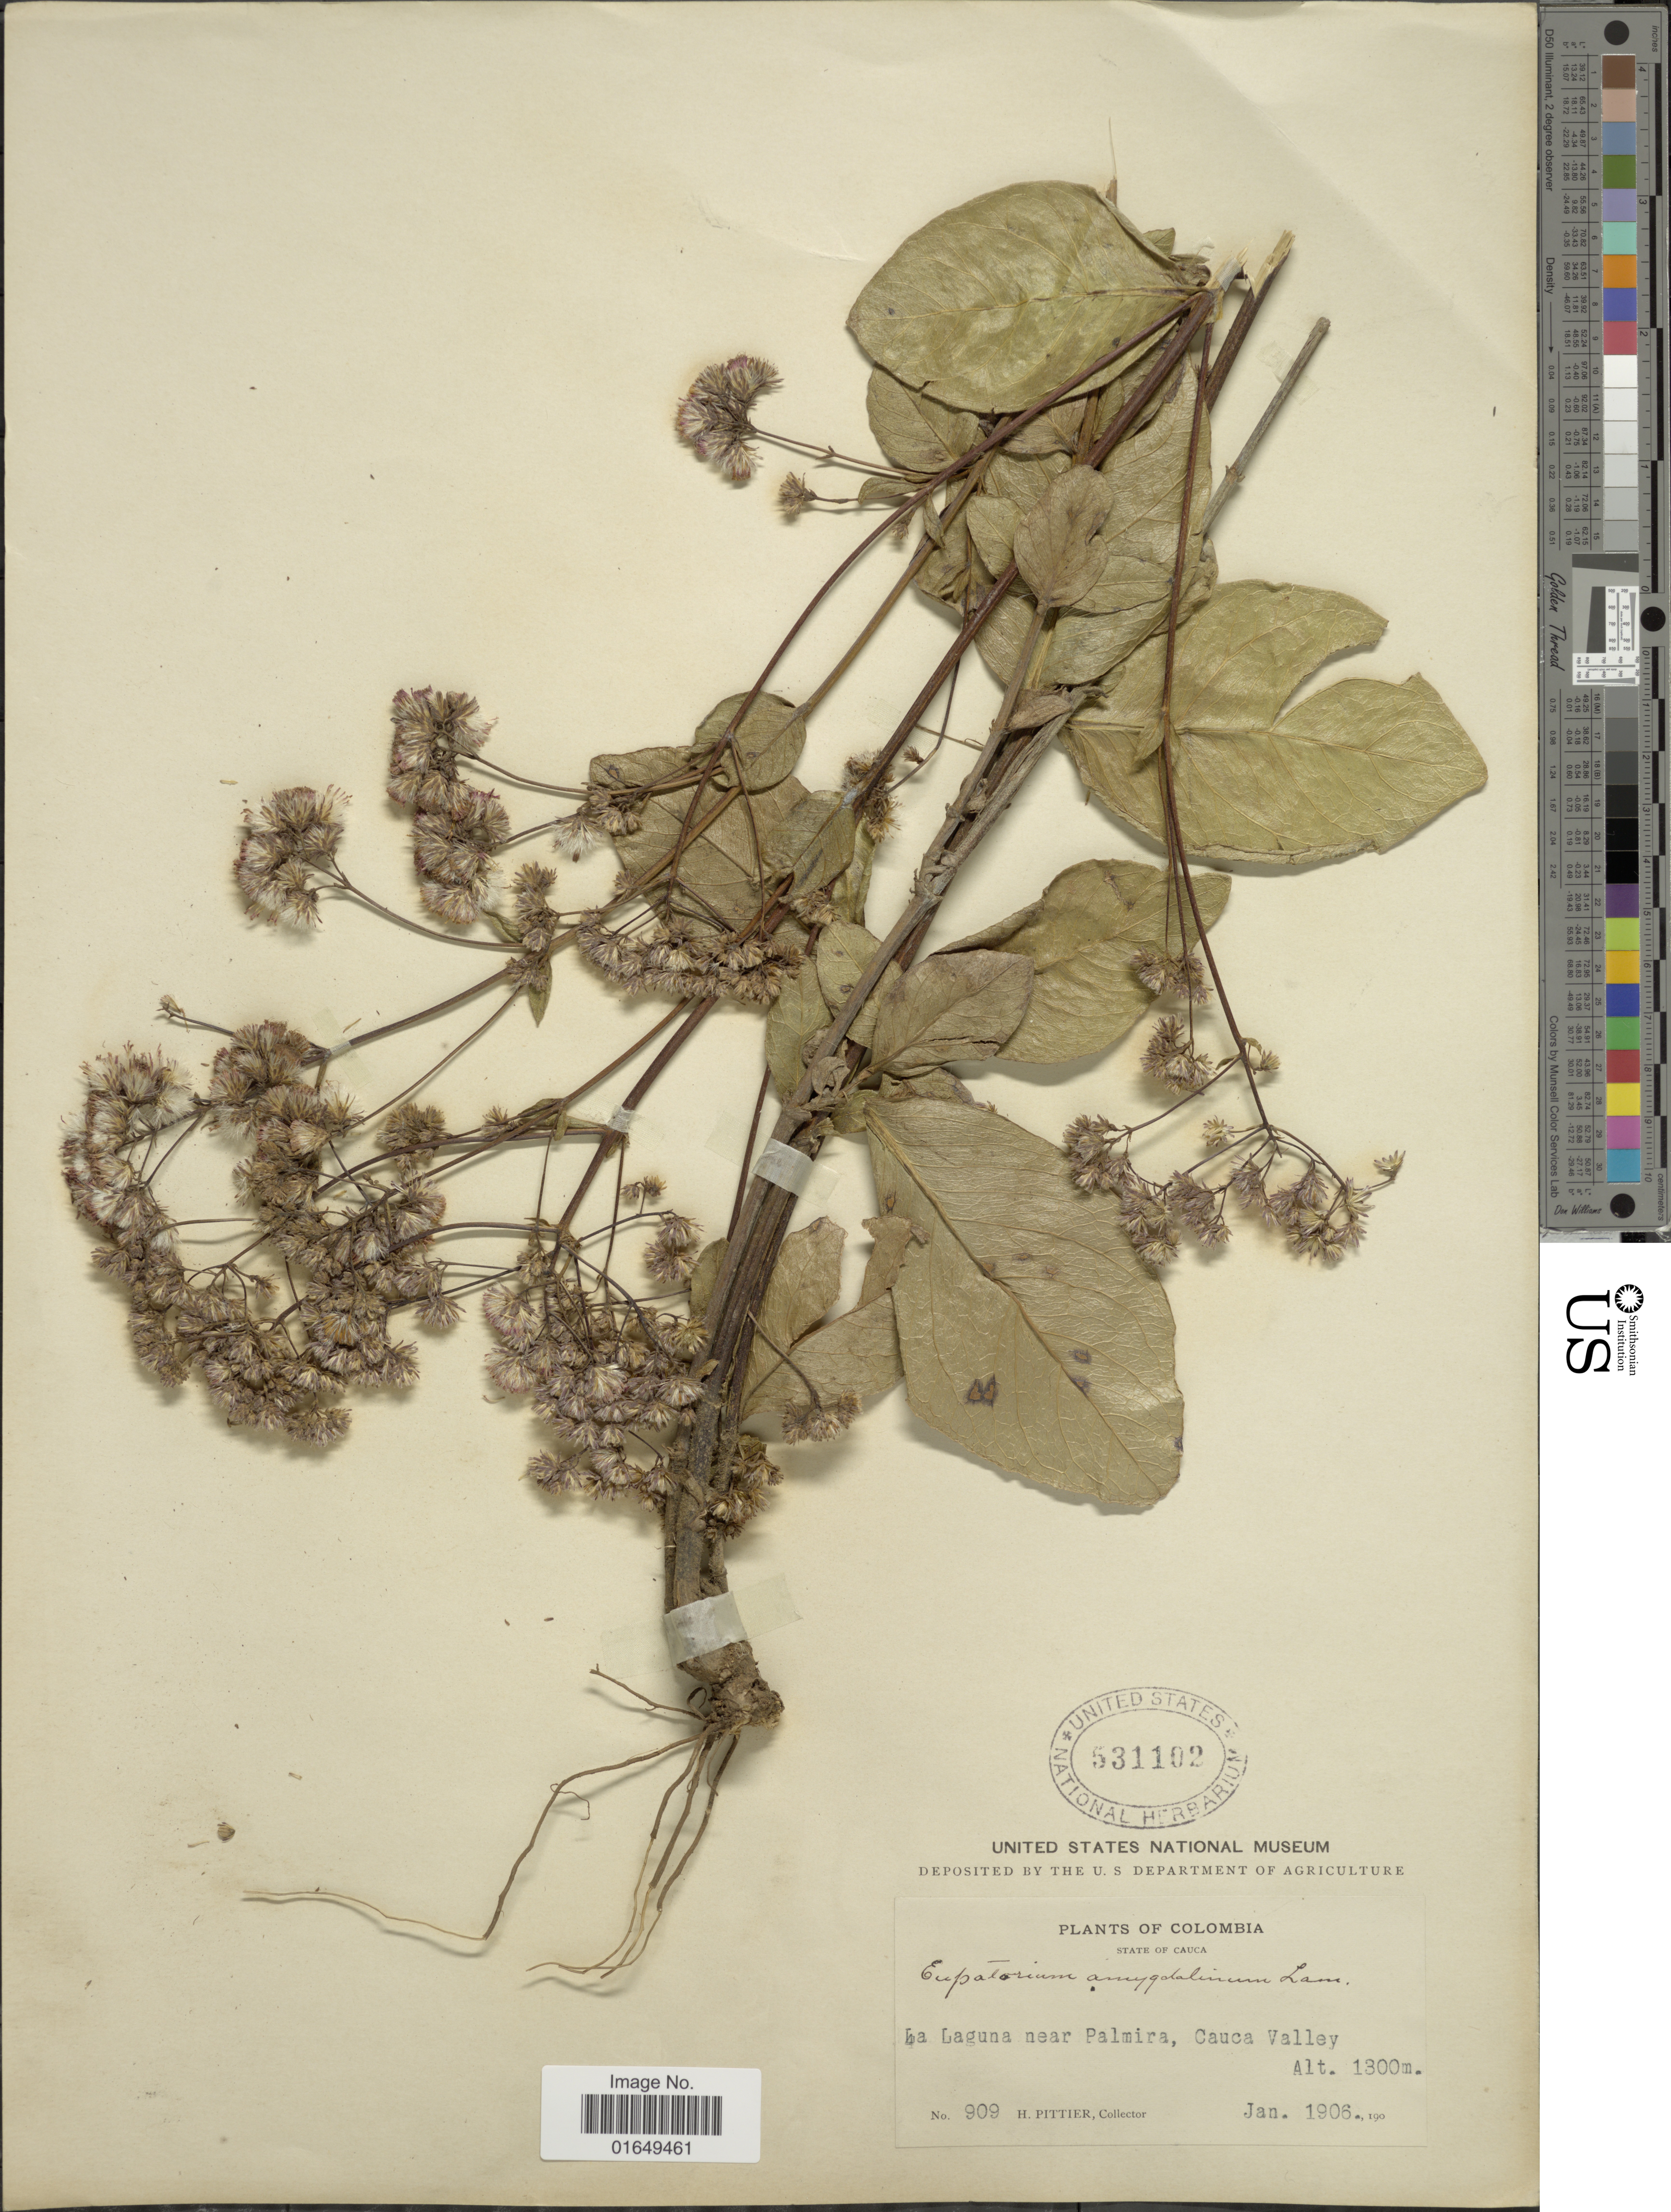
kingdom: Plantae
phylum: Tracheophyta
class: Magnoliopsida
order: Asterales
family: Asteraceae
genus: Ayapana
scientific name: Ayapana amygdalina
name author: (Lam.) R.M. King & H. Rob.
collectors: H. F. Pittier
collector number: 909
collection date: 1906-01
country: Colombia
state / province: Cauca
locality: La Laguna near Palmira, Cauca Valley.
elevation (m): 1300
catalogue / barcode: US 531102